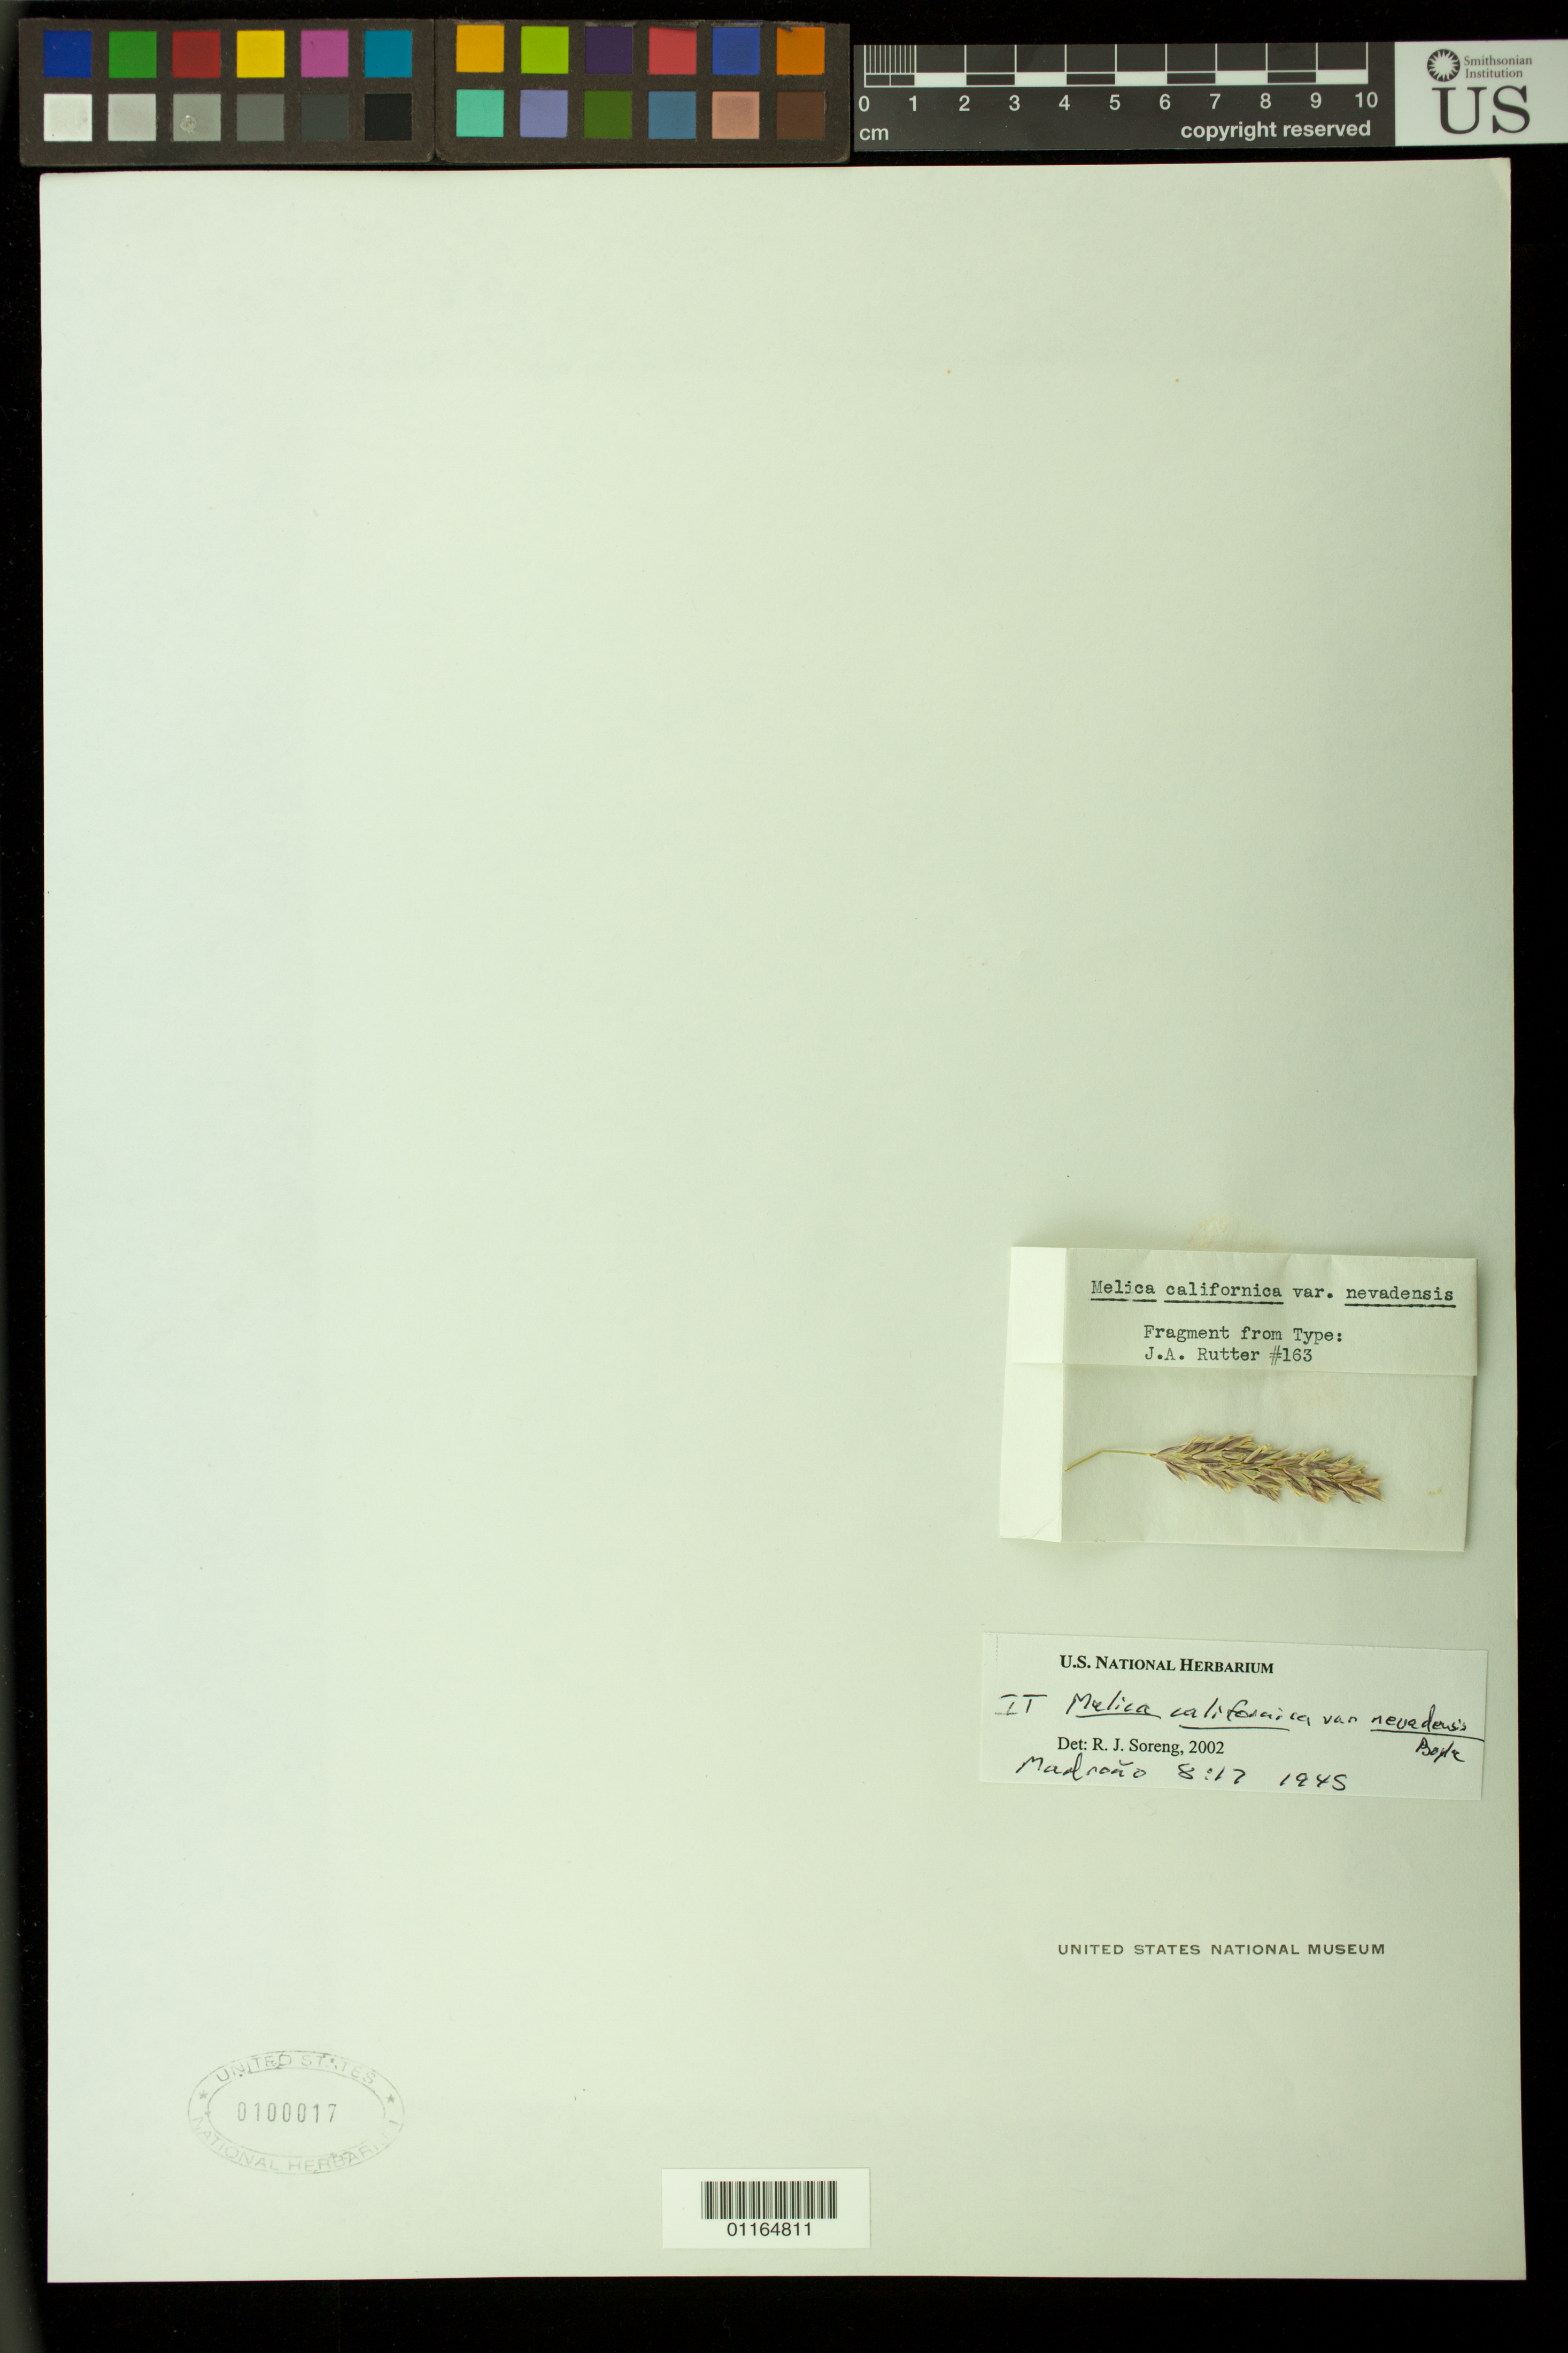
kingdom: Plantae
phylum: Tracheophyta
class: Liliopsida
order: Poales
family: Poaceae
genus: Melica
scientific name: Melica californica var. nevadensis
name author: Boyle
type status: Isotype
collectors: J. Rutter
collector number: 163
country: United States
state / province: California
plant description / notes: Fragmentary material of type specimen ex herb. unknown, "fragment from type" (presumably the holotype at VTM?)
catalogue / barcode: US 100017